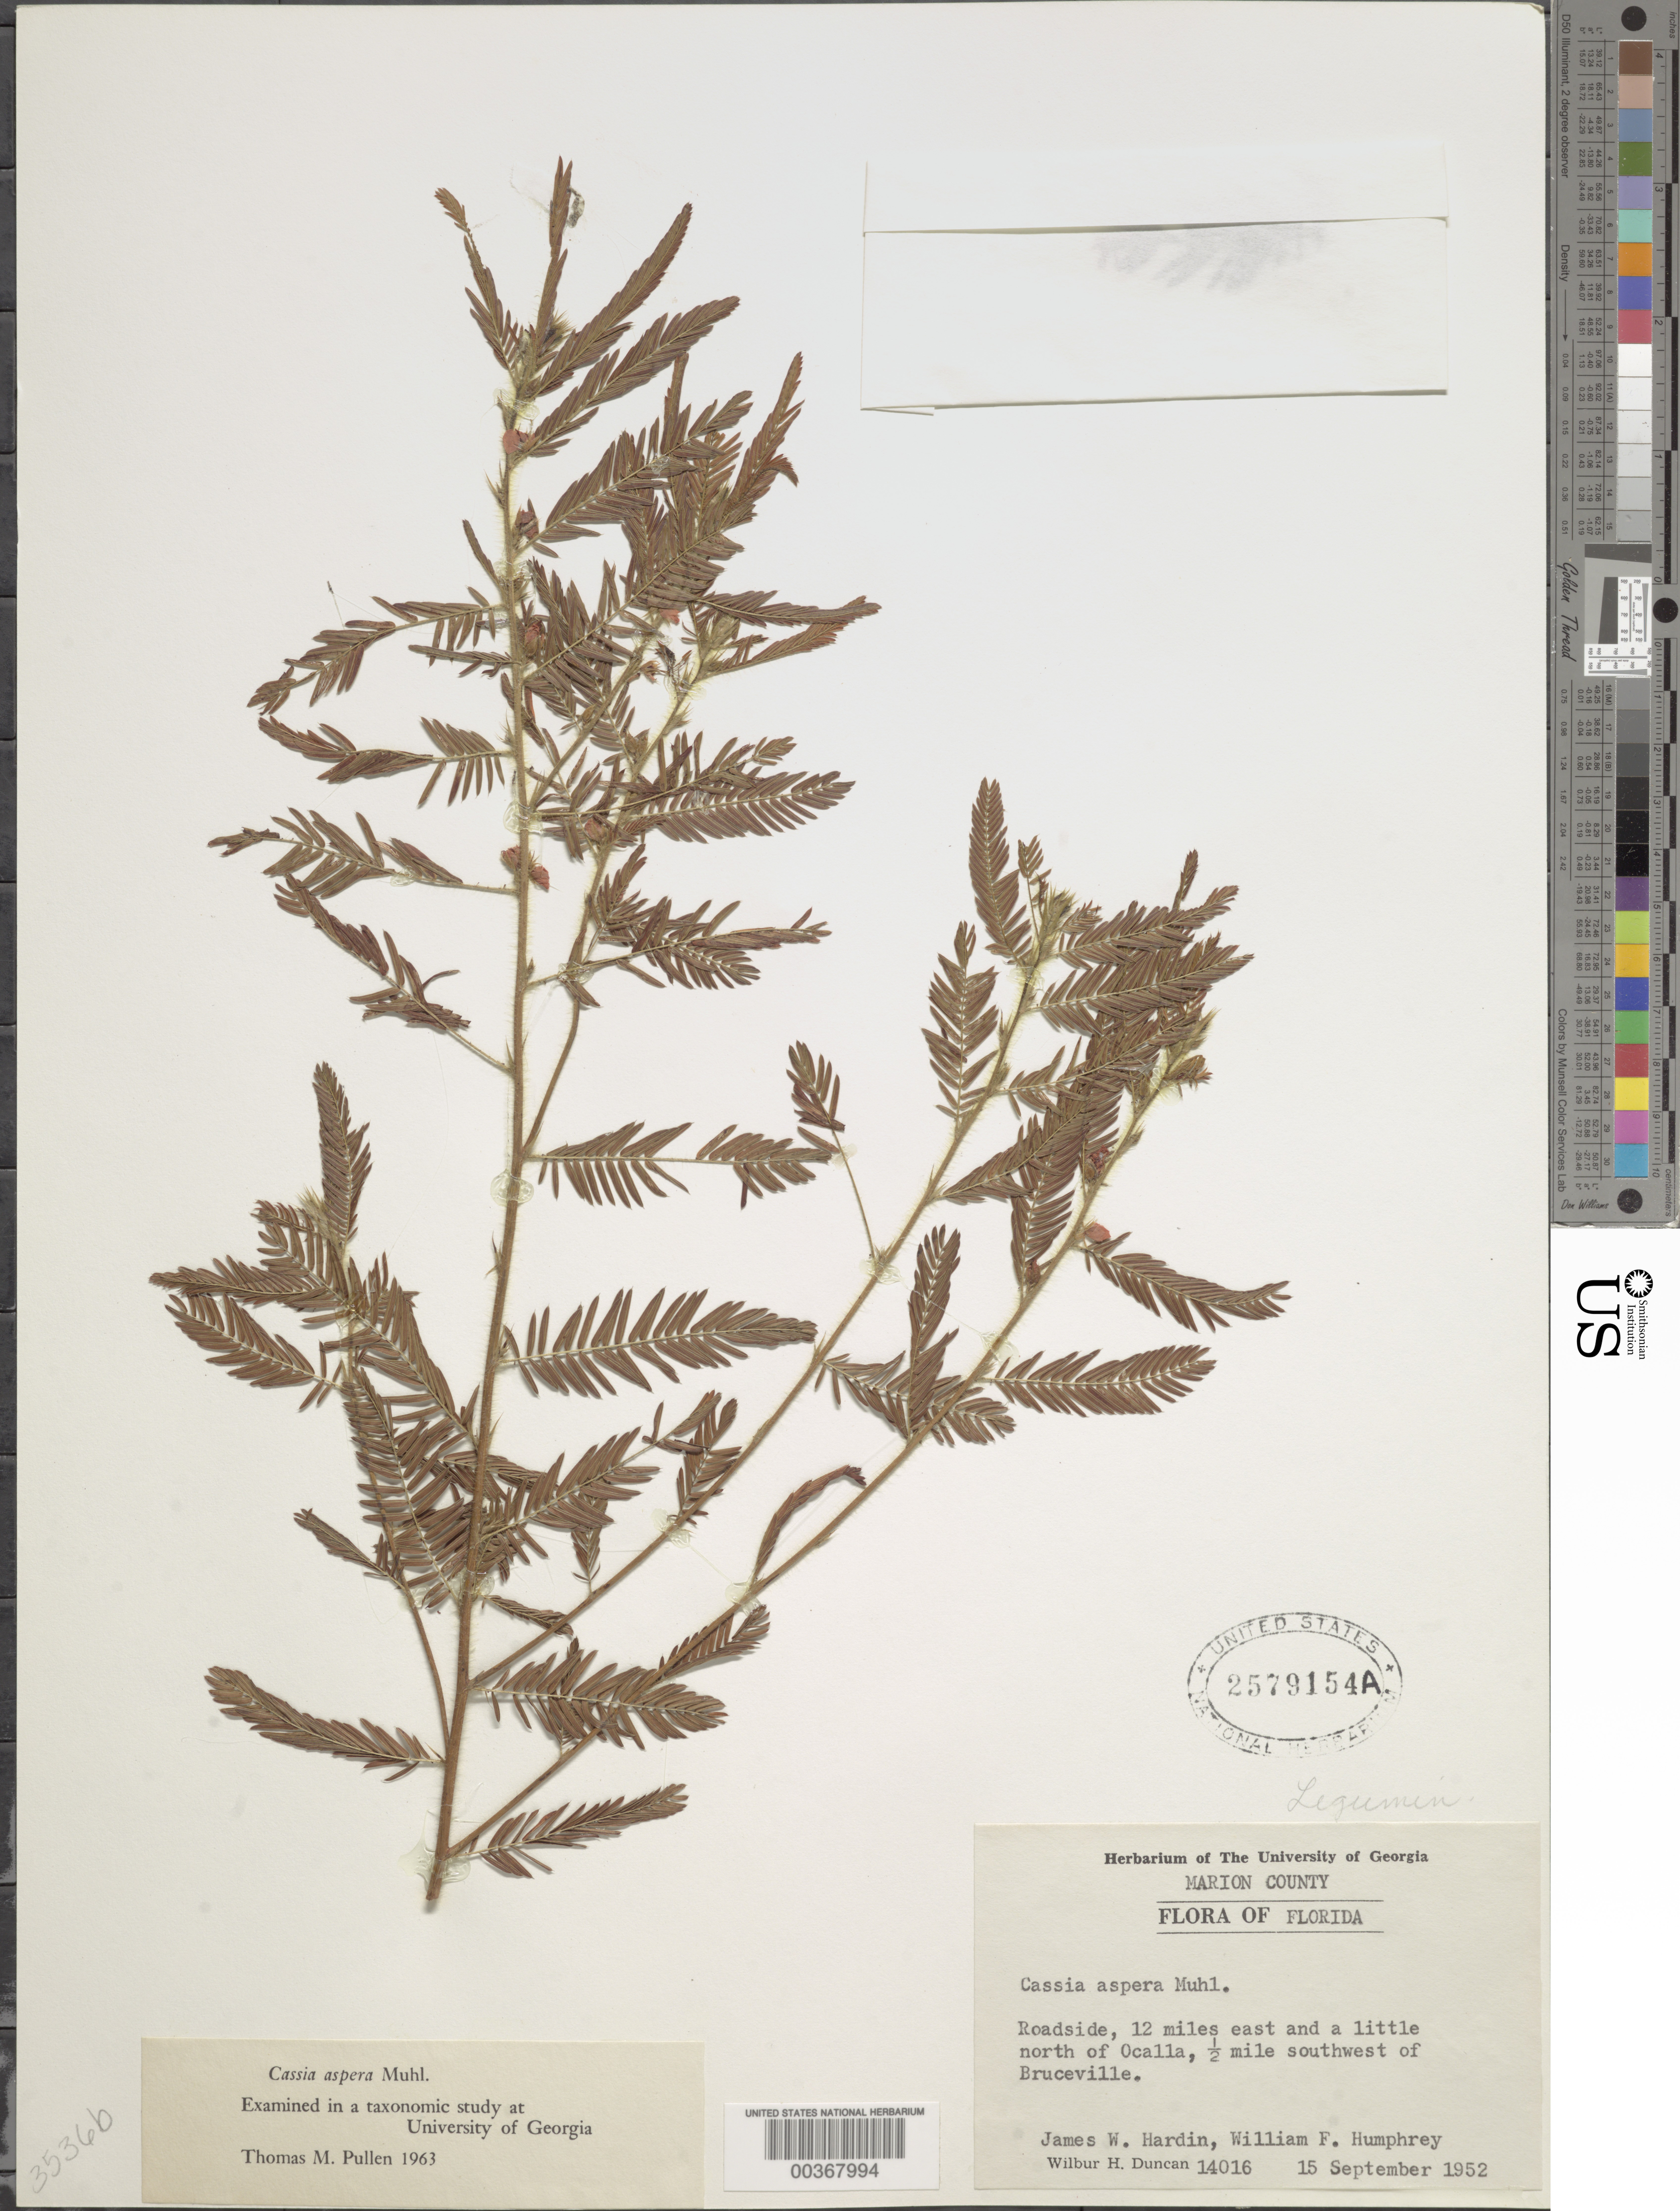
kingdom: Plantae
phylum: Tracheophyta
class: Magnoliopsida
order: Fabales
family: Fabaceae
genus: Chamaecrista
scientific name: Chamaecrista nictitans var. aspera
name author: (Muhl. ex Elliot) H.S. Irwin & Barneby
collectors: W. H. Duncan, J. Hardin & W. Humphrey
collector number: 14016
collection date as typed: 15 Sep 1952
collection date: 1952-09-15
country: United States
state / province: Florida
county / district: Marion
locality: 12 mi e and a little n of ocalla, 0.5 mi sw of bruceville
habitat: Roadside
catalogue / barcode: US 2579154A